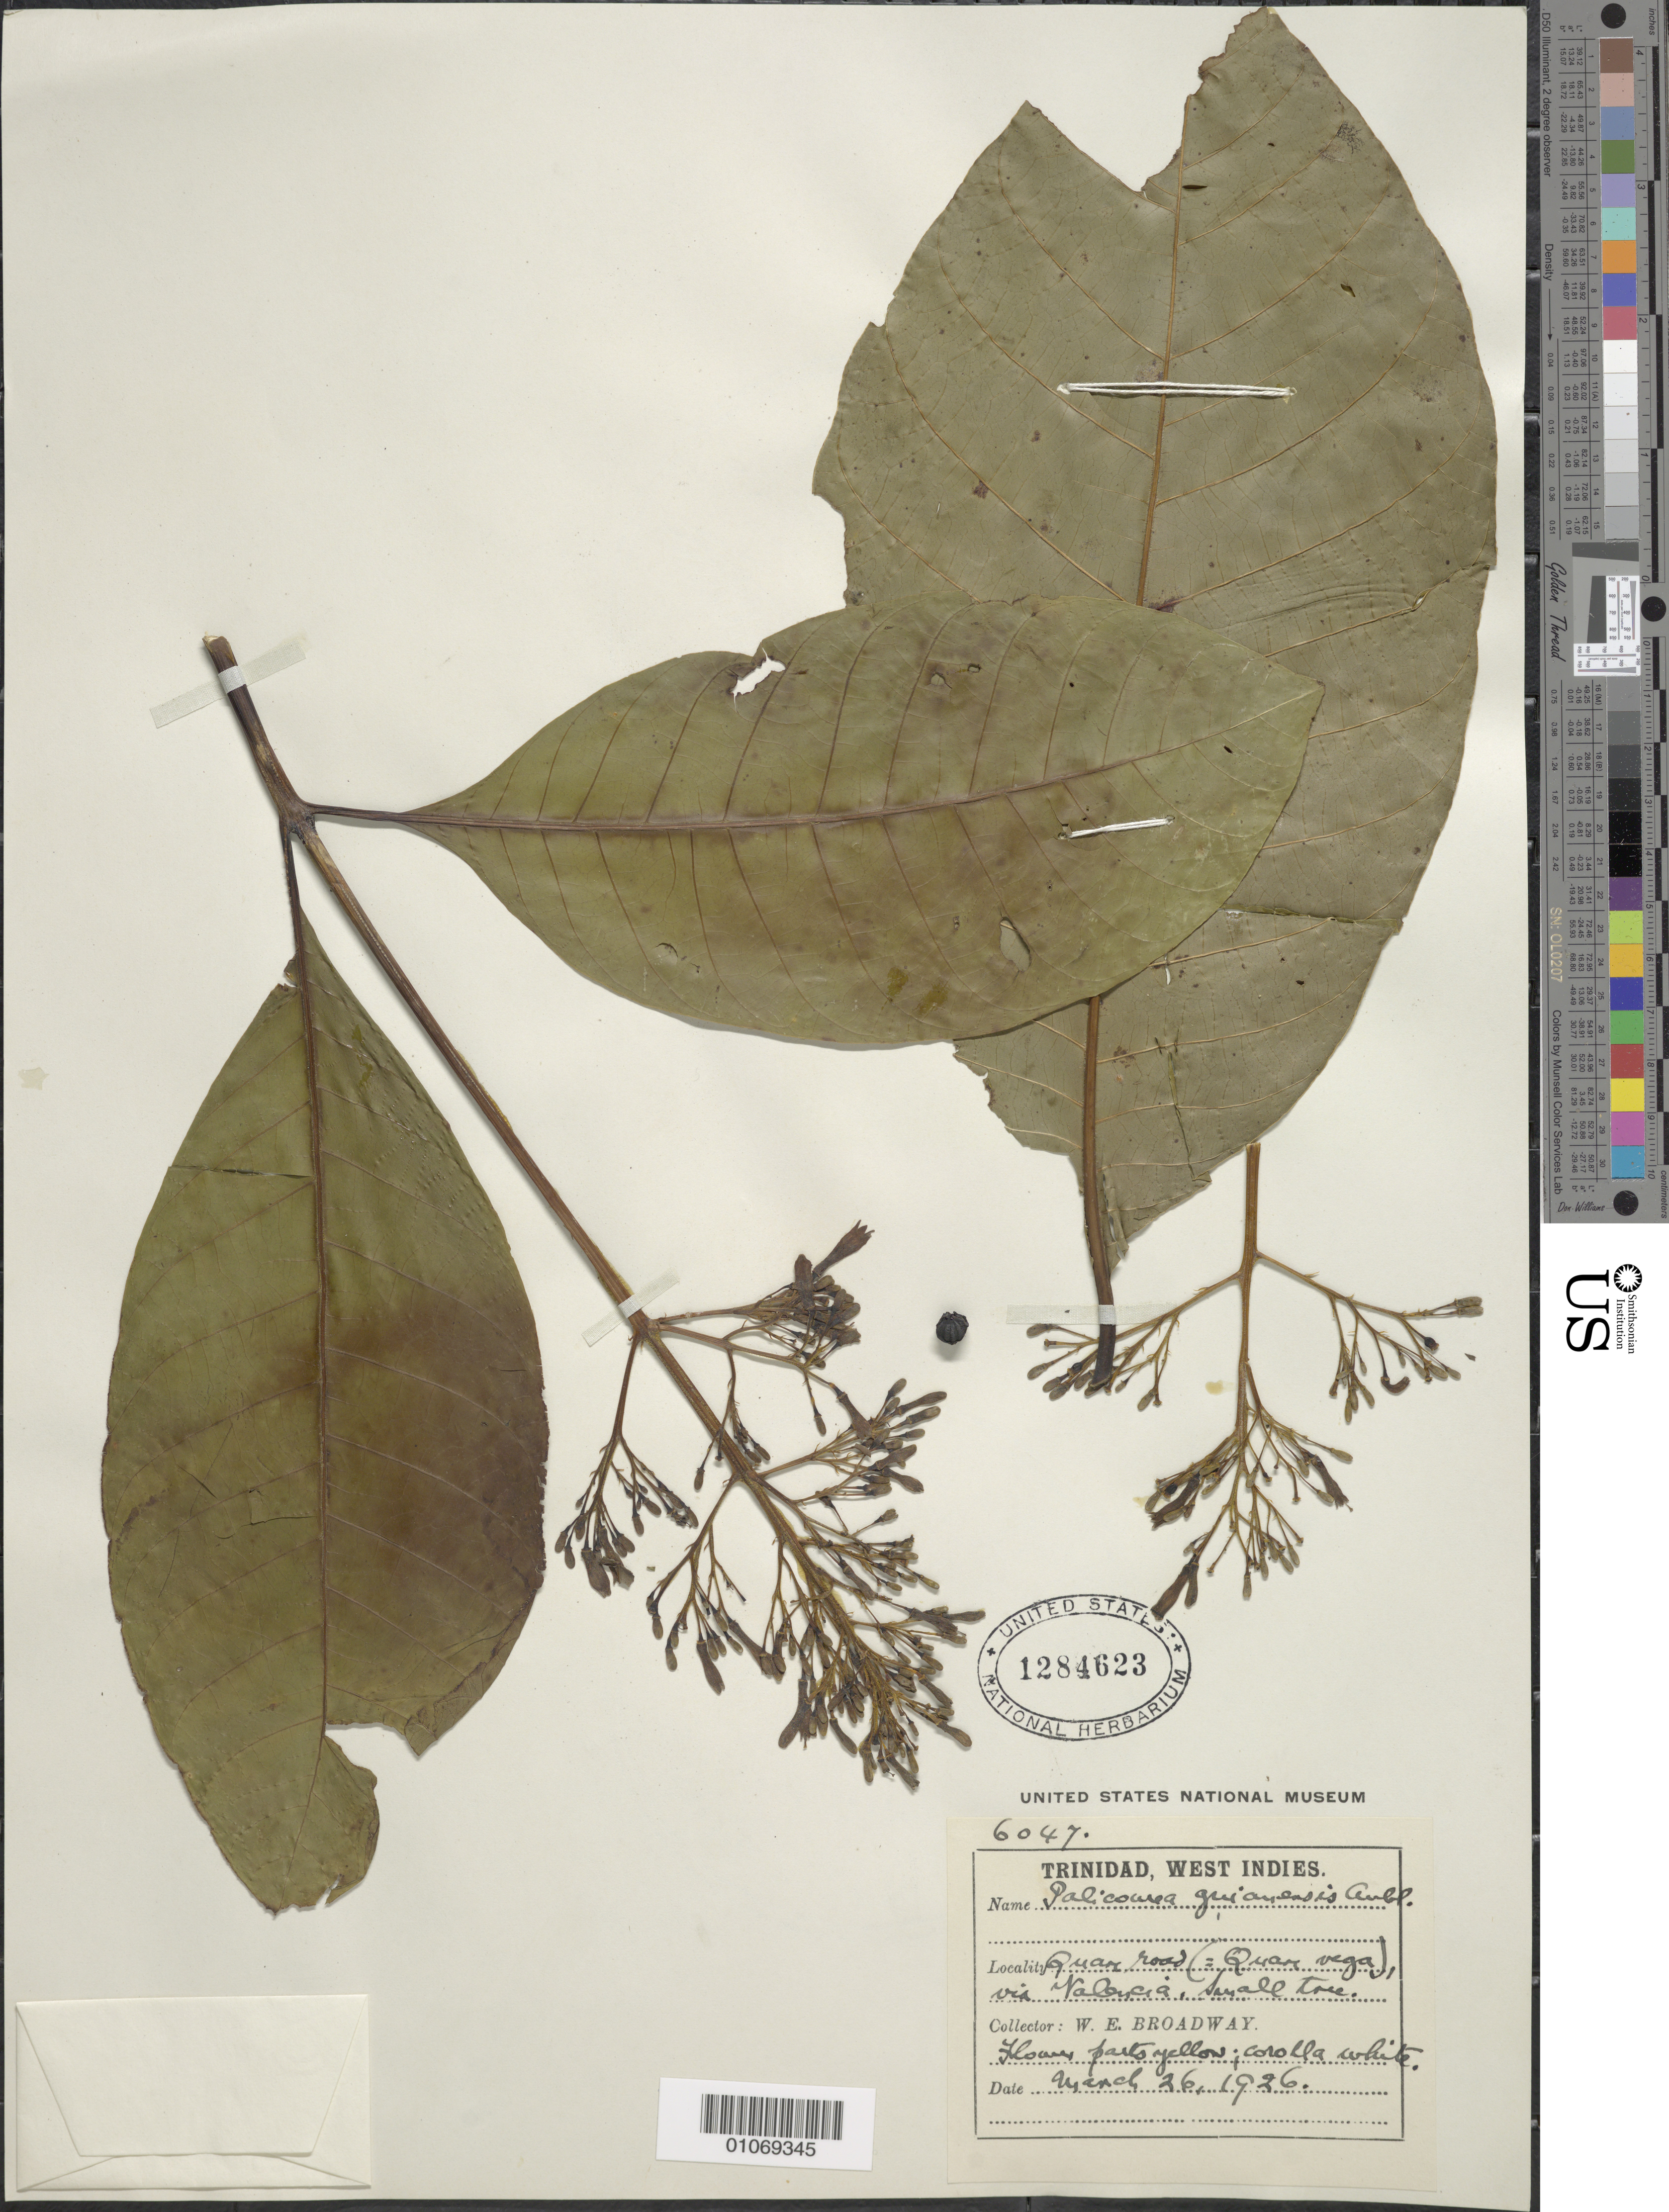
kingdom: Plantae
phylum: Tracheophyta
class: Magnoliopsida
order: Gentianales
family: Rubiaceae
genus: Palicourea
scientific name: Palicourea guianensis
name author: Aubl.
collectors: W. E. Broadway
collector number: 6047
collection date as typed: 26 Mar 1926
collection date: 1926-03-26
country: Trinidad and Tobago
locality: Quar road via Valencia.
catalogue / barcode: US 1284623